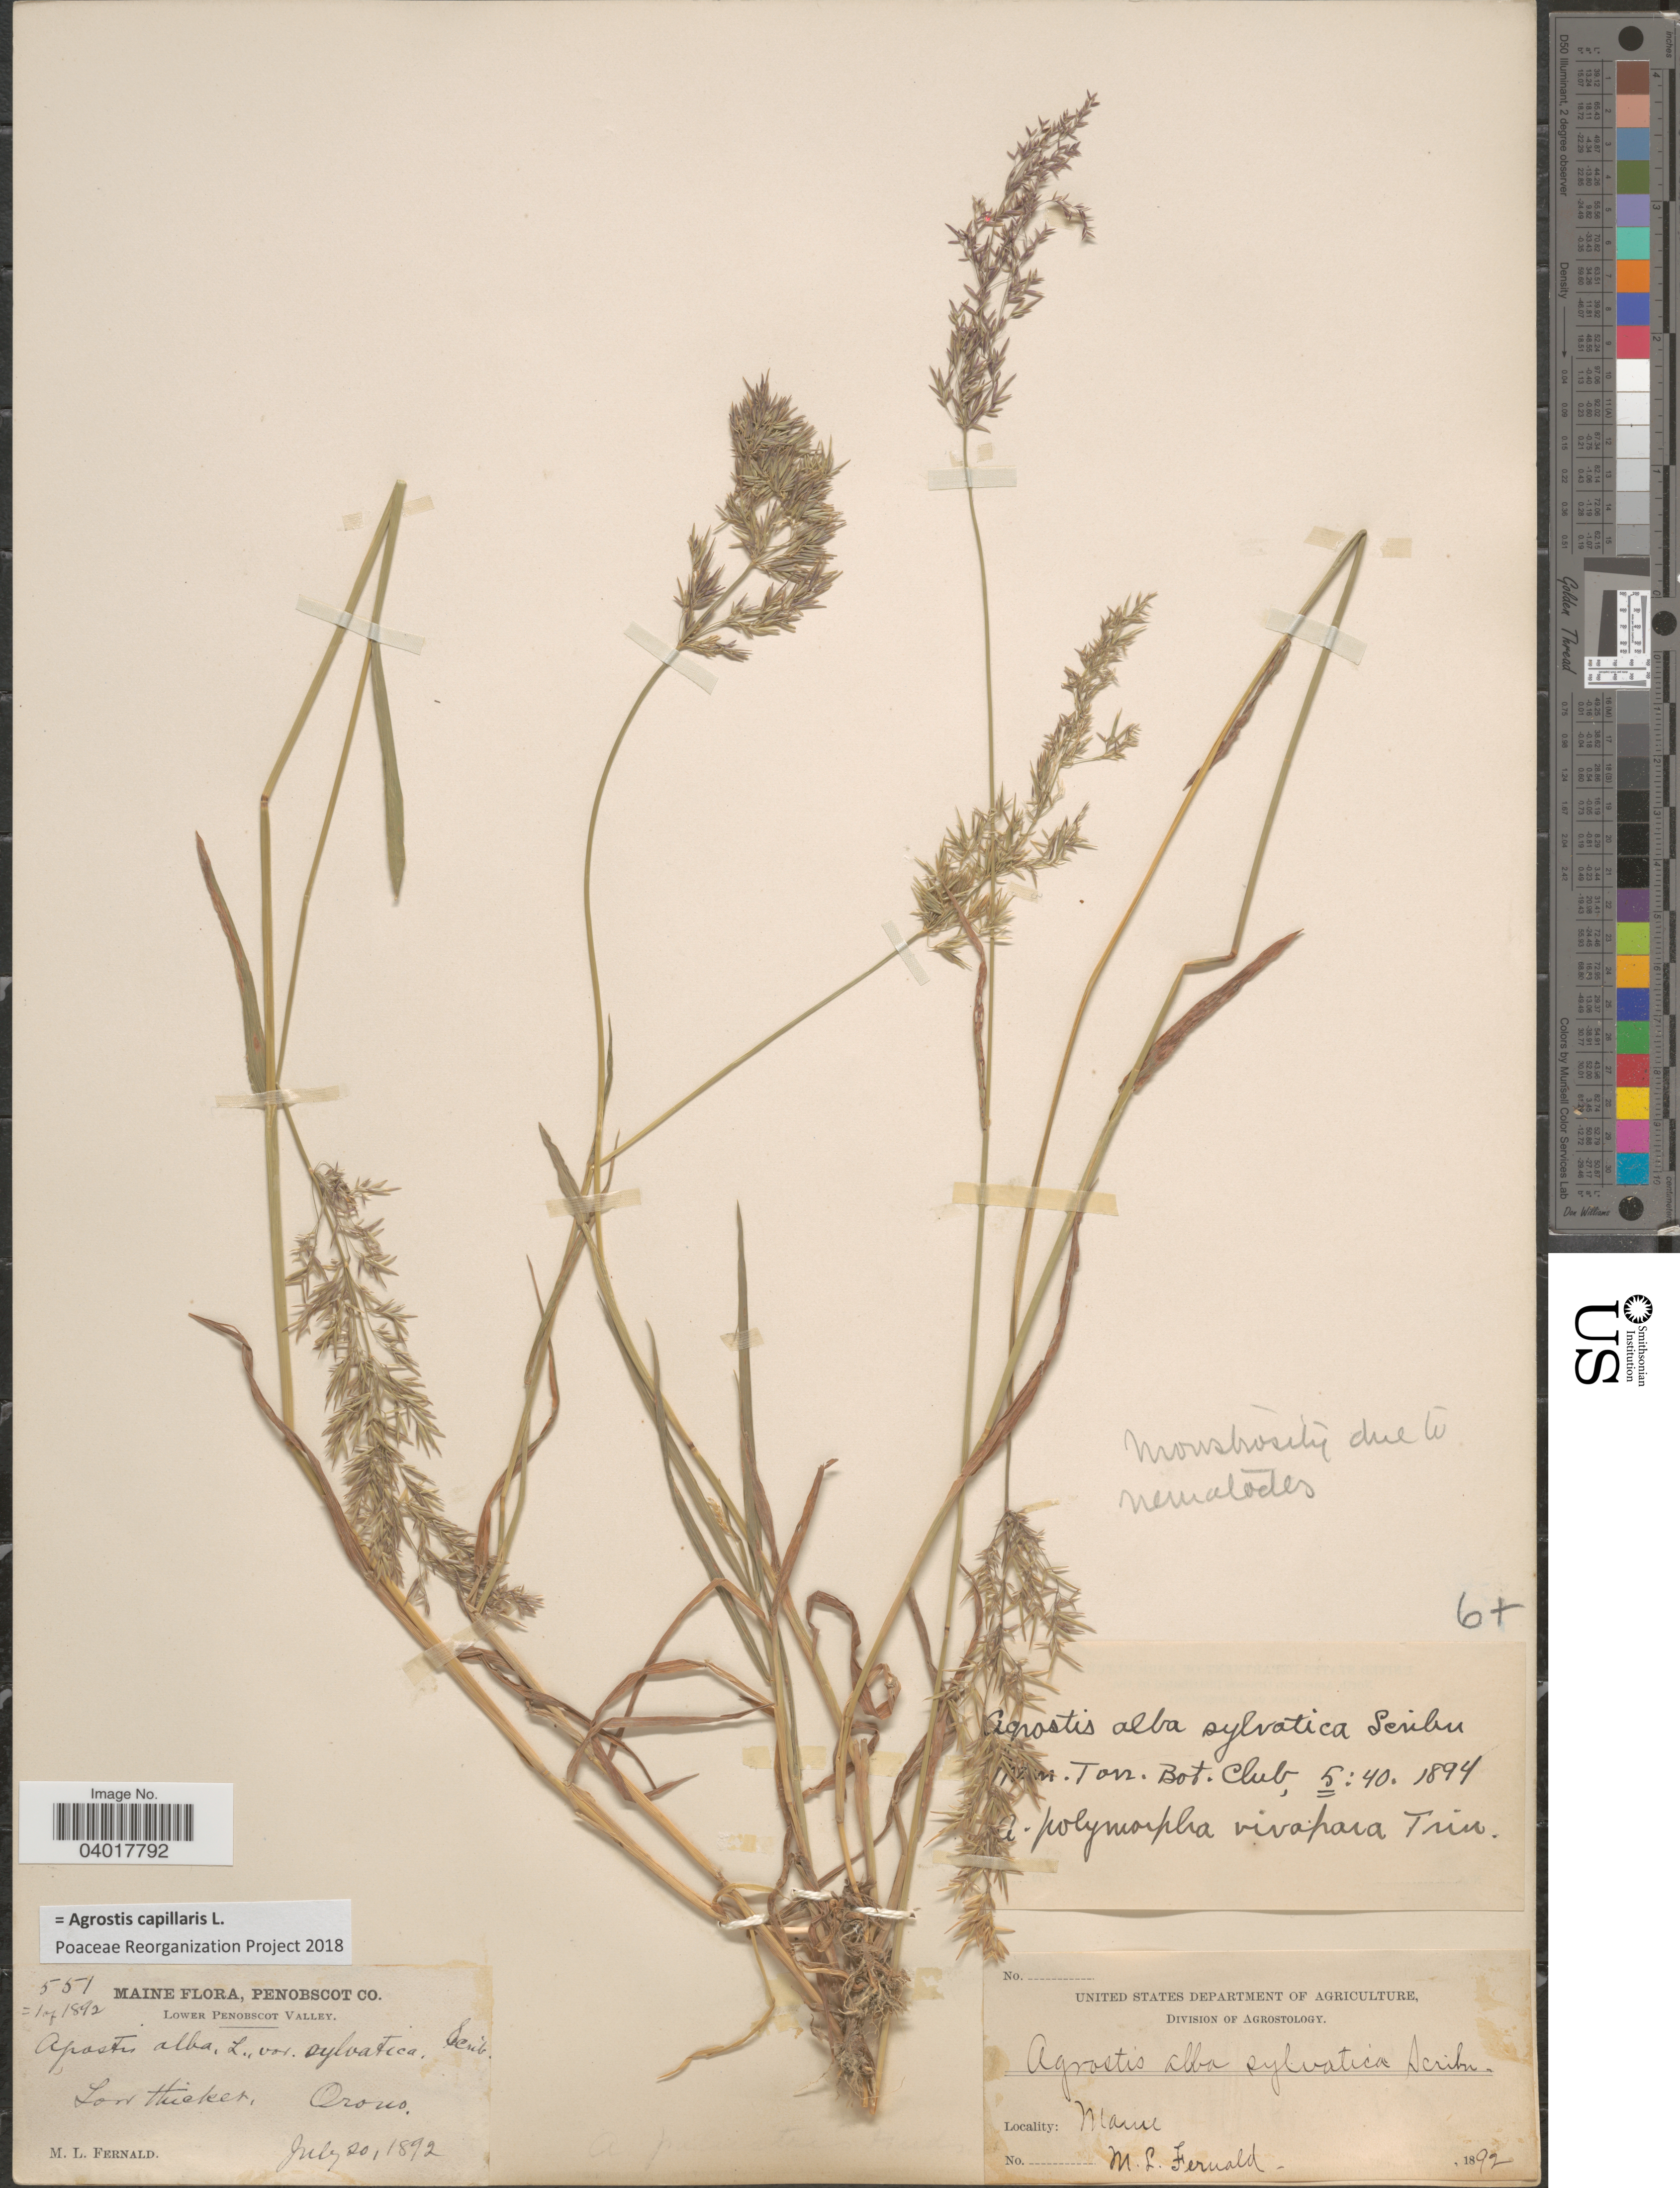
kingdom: Plantae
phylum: Tracheophyta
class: Liliopsida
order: Poales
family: Poaceae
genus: Agrostis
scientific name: Agrostis capillaris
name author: L.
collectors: M. L. Fernald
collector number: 551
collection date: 1892-07-20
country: United States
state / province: Maine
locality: Penobscot Co. Lower Penobscot Valley. Low thicket, Orono.